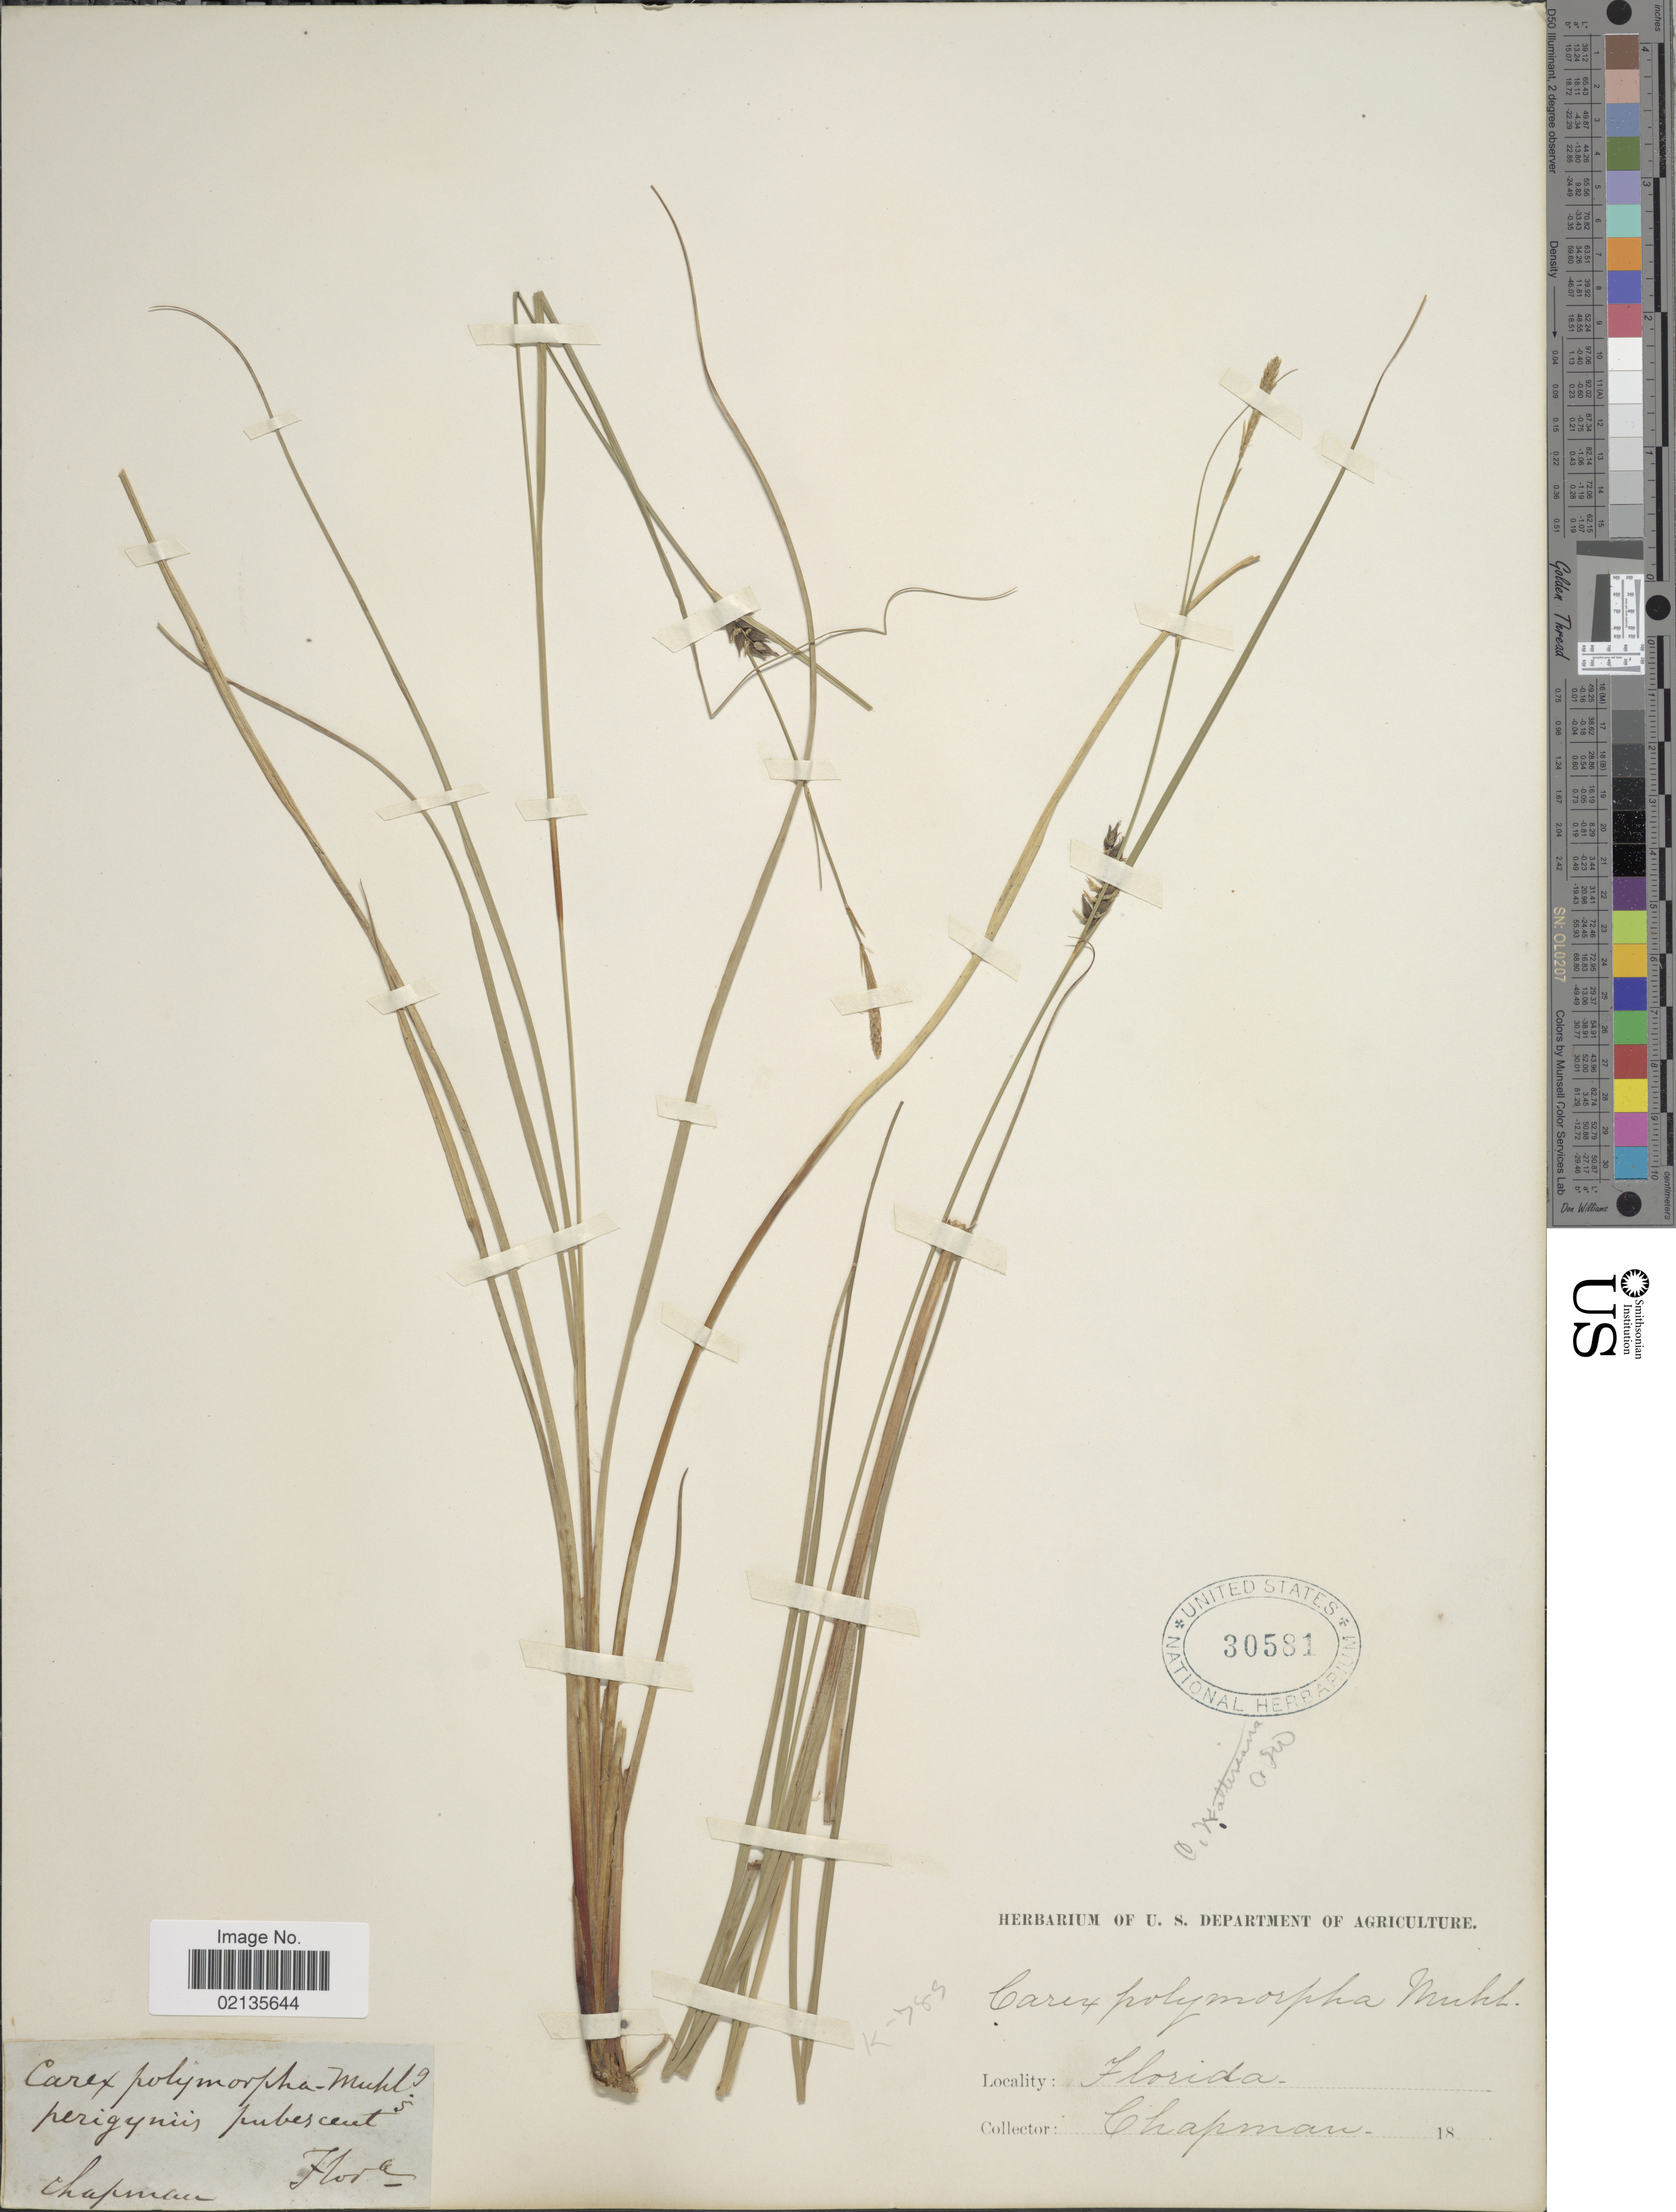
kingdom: Plantae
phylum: Tracheophyta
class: Liliopsida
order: Poales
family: Cyperaceae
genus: Carex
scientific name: Carex striata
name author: Michx.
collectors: A. Chapman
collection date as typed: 18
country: United States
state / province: Florida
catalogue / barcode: US 30581